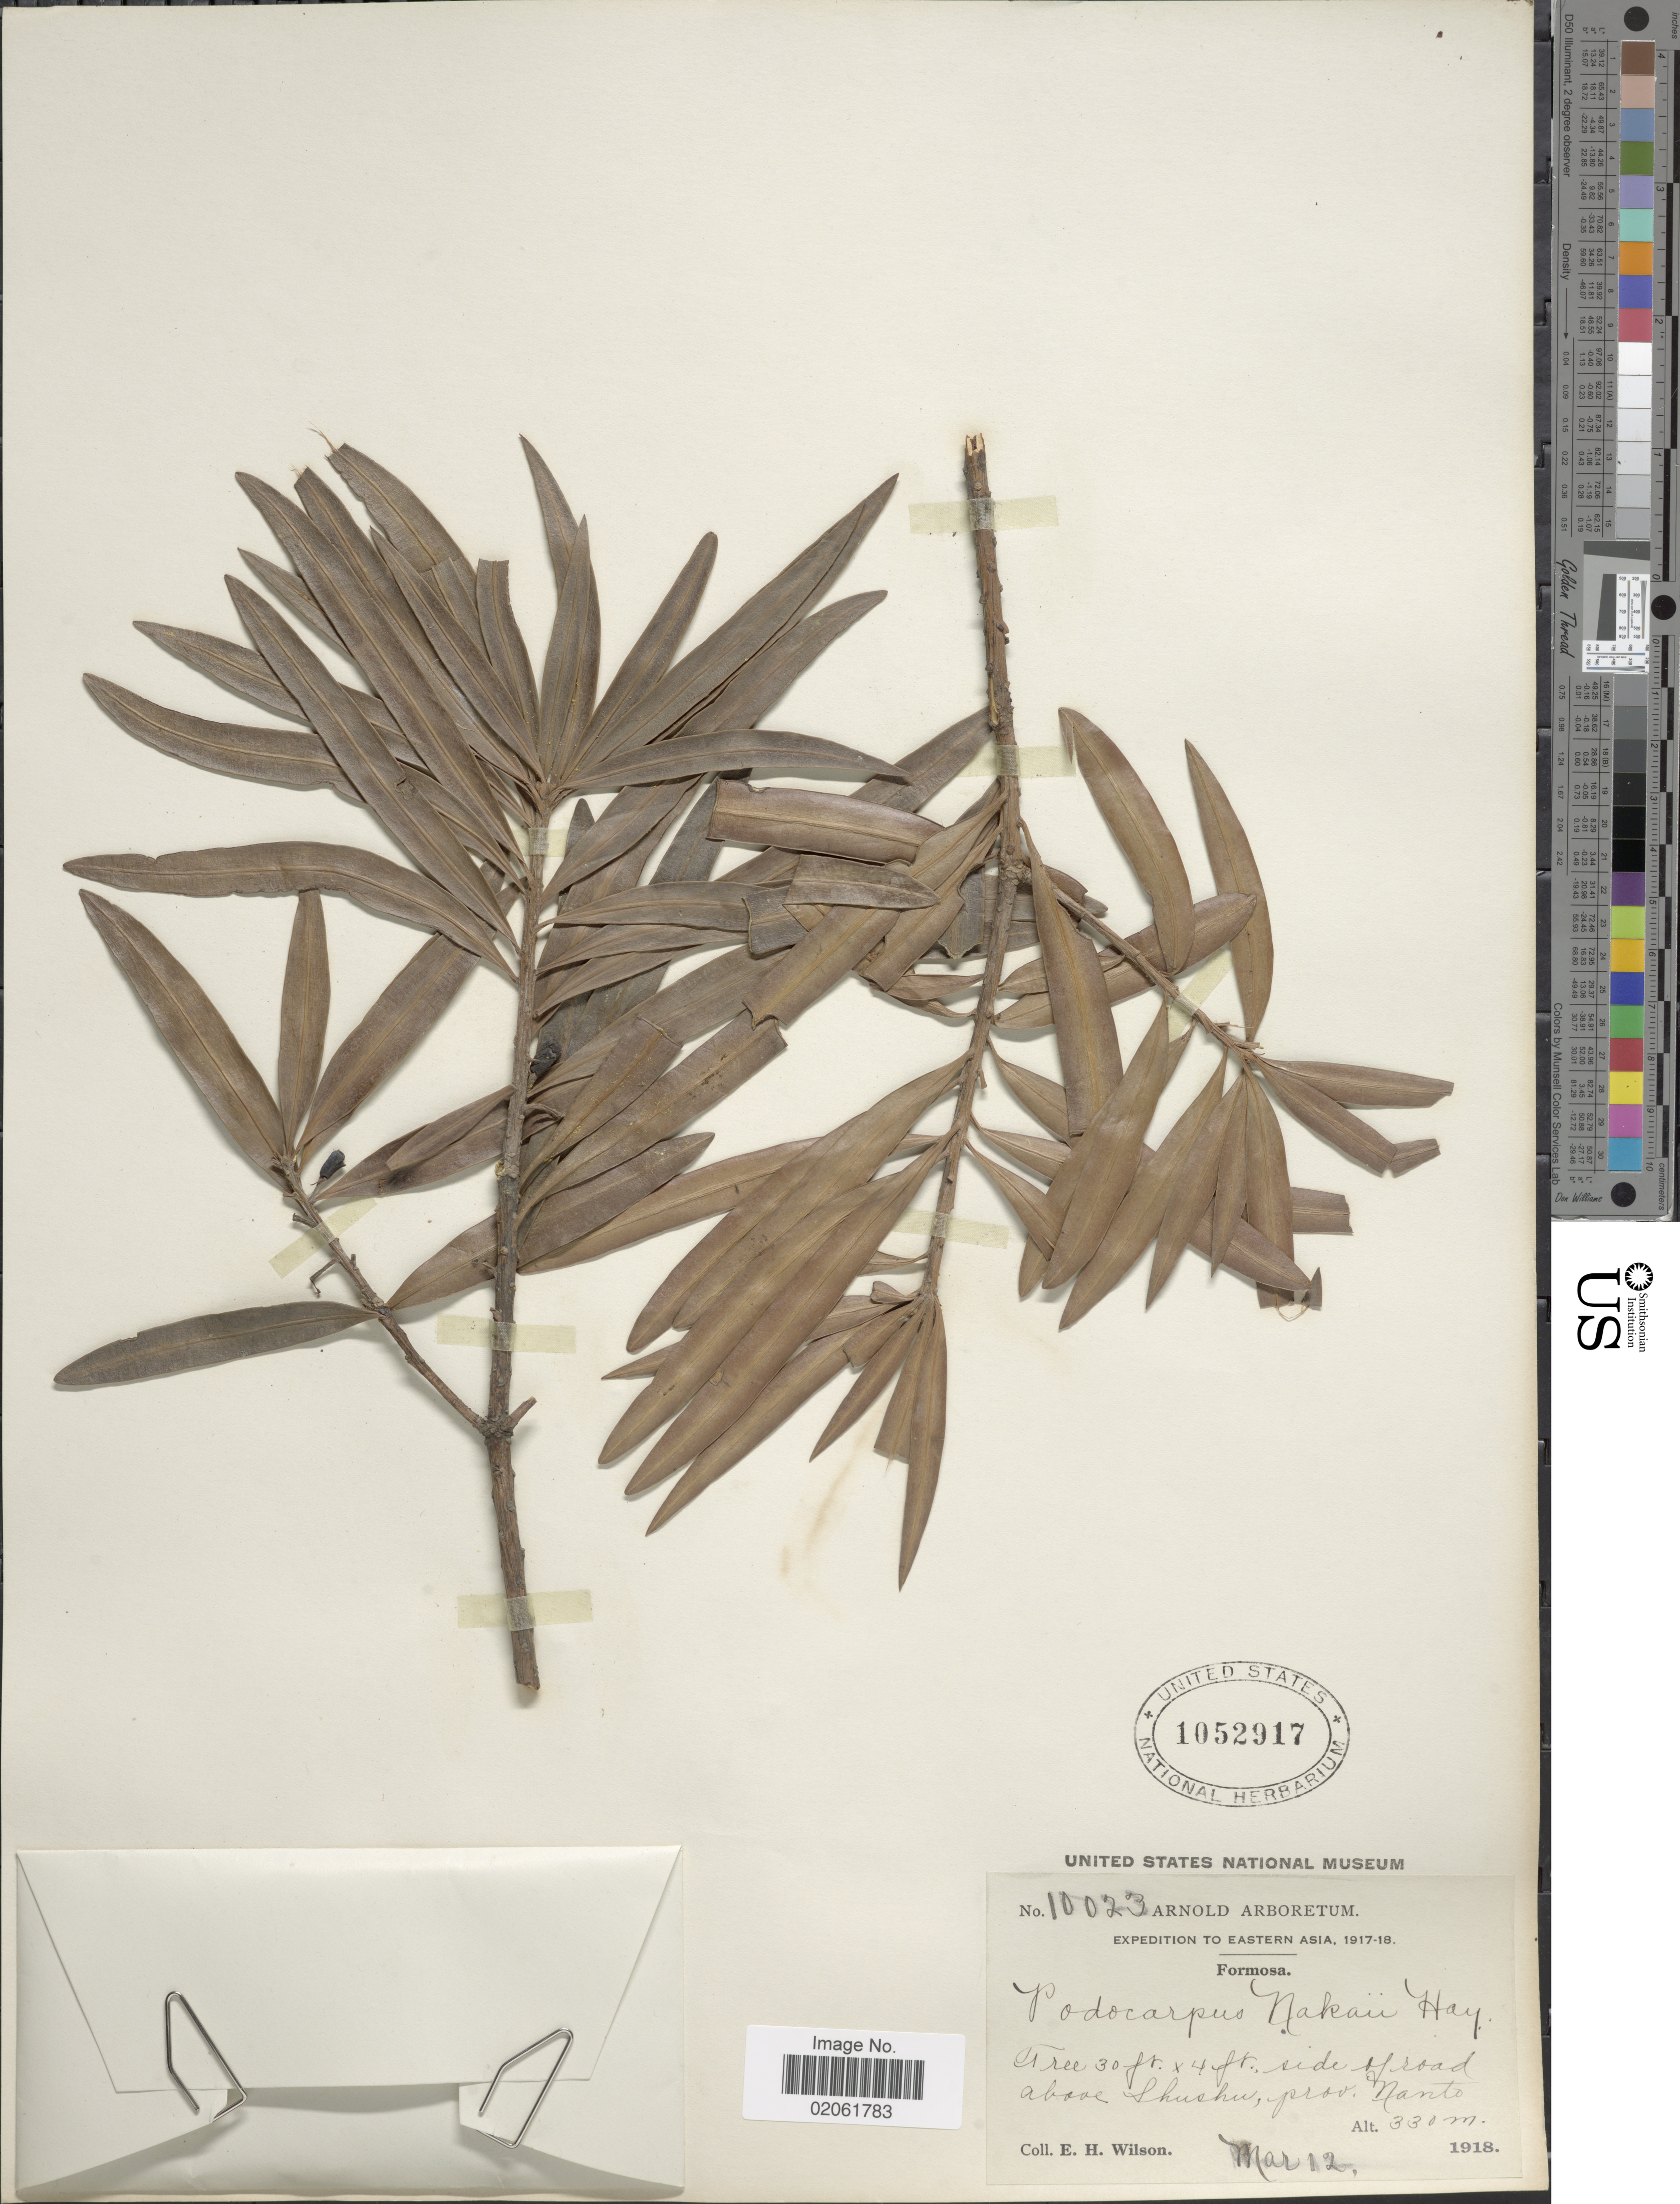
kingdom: Plantae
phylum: Tracheophyta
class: Pinopsida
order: Pinales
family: Podocarpaceae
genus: Podocarpus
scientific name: Podocarpus macrophyllus var. maki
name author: Siebold & Zucc.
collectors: E. Wilson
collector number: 10023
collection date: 1918-03-12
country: Taiwan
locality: Eastern Asia, Formosa, side of road above Shushu, prov. Nanto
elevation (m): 330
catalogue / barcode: US 1052917